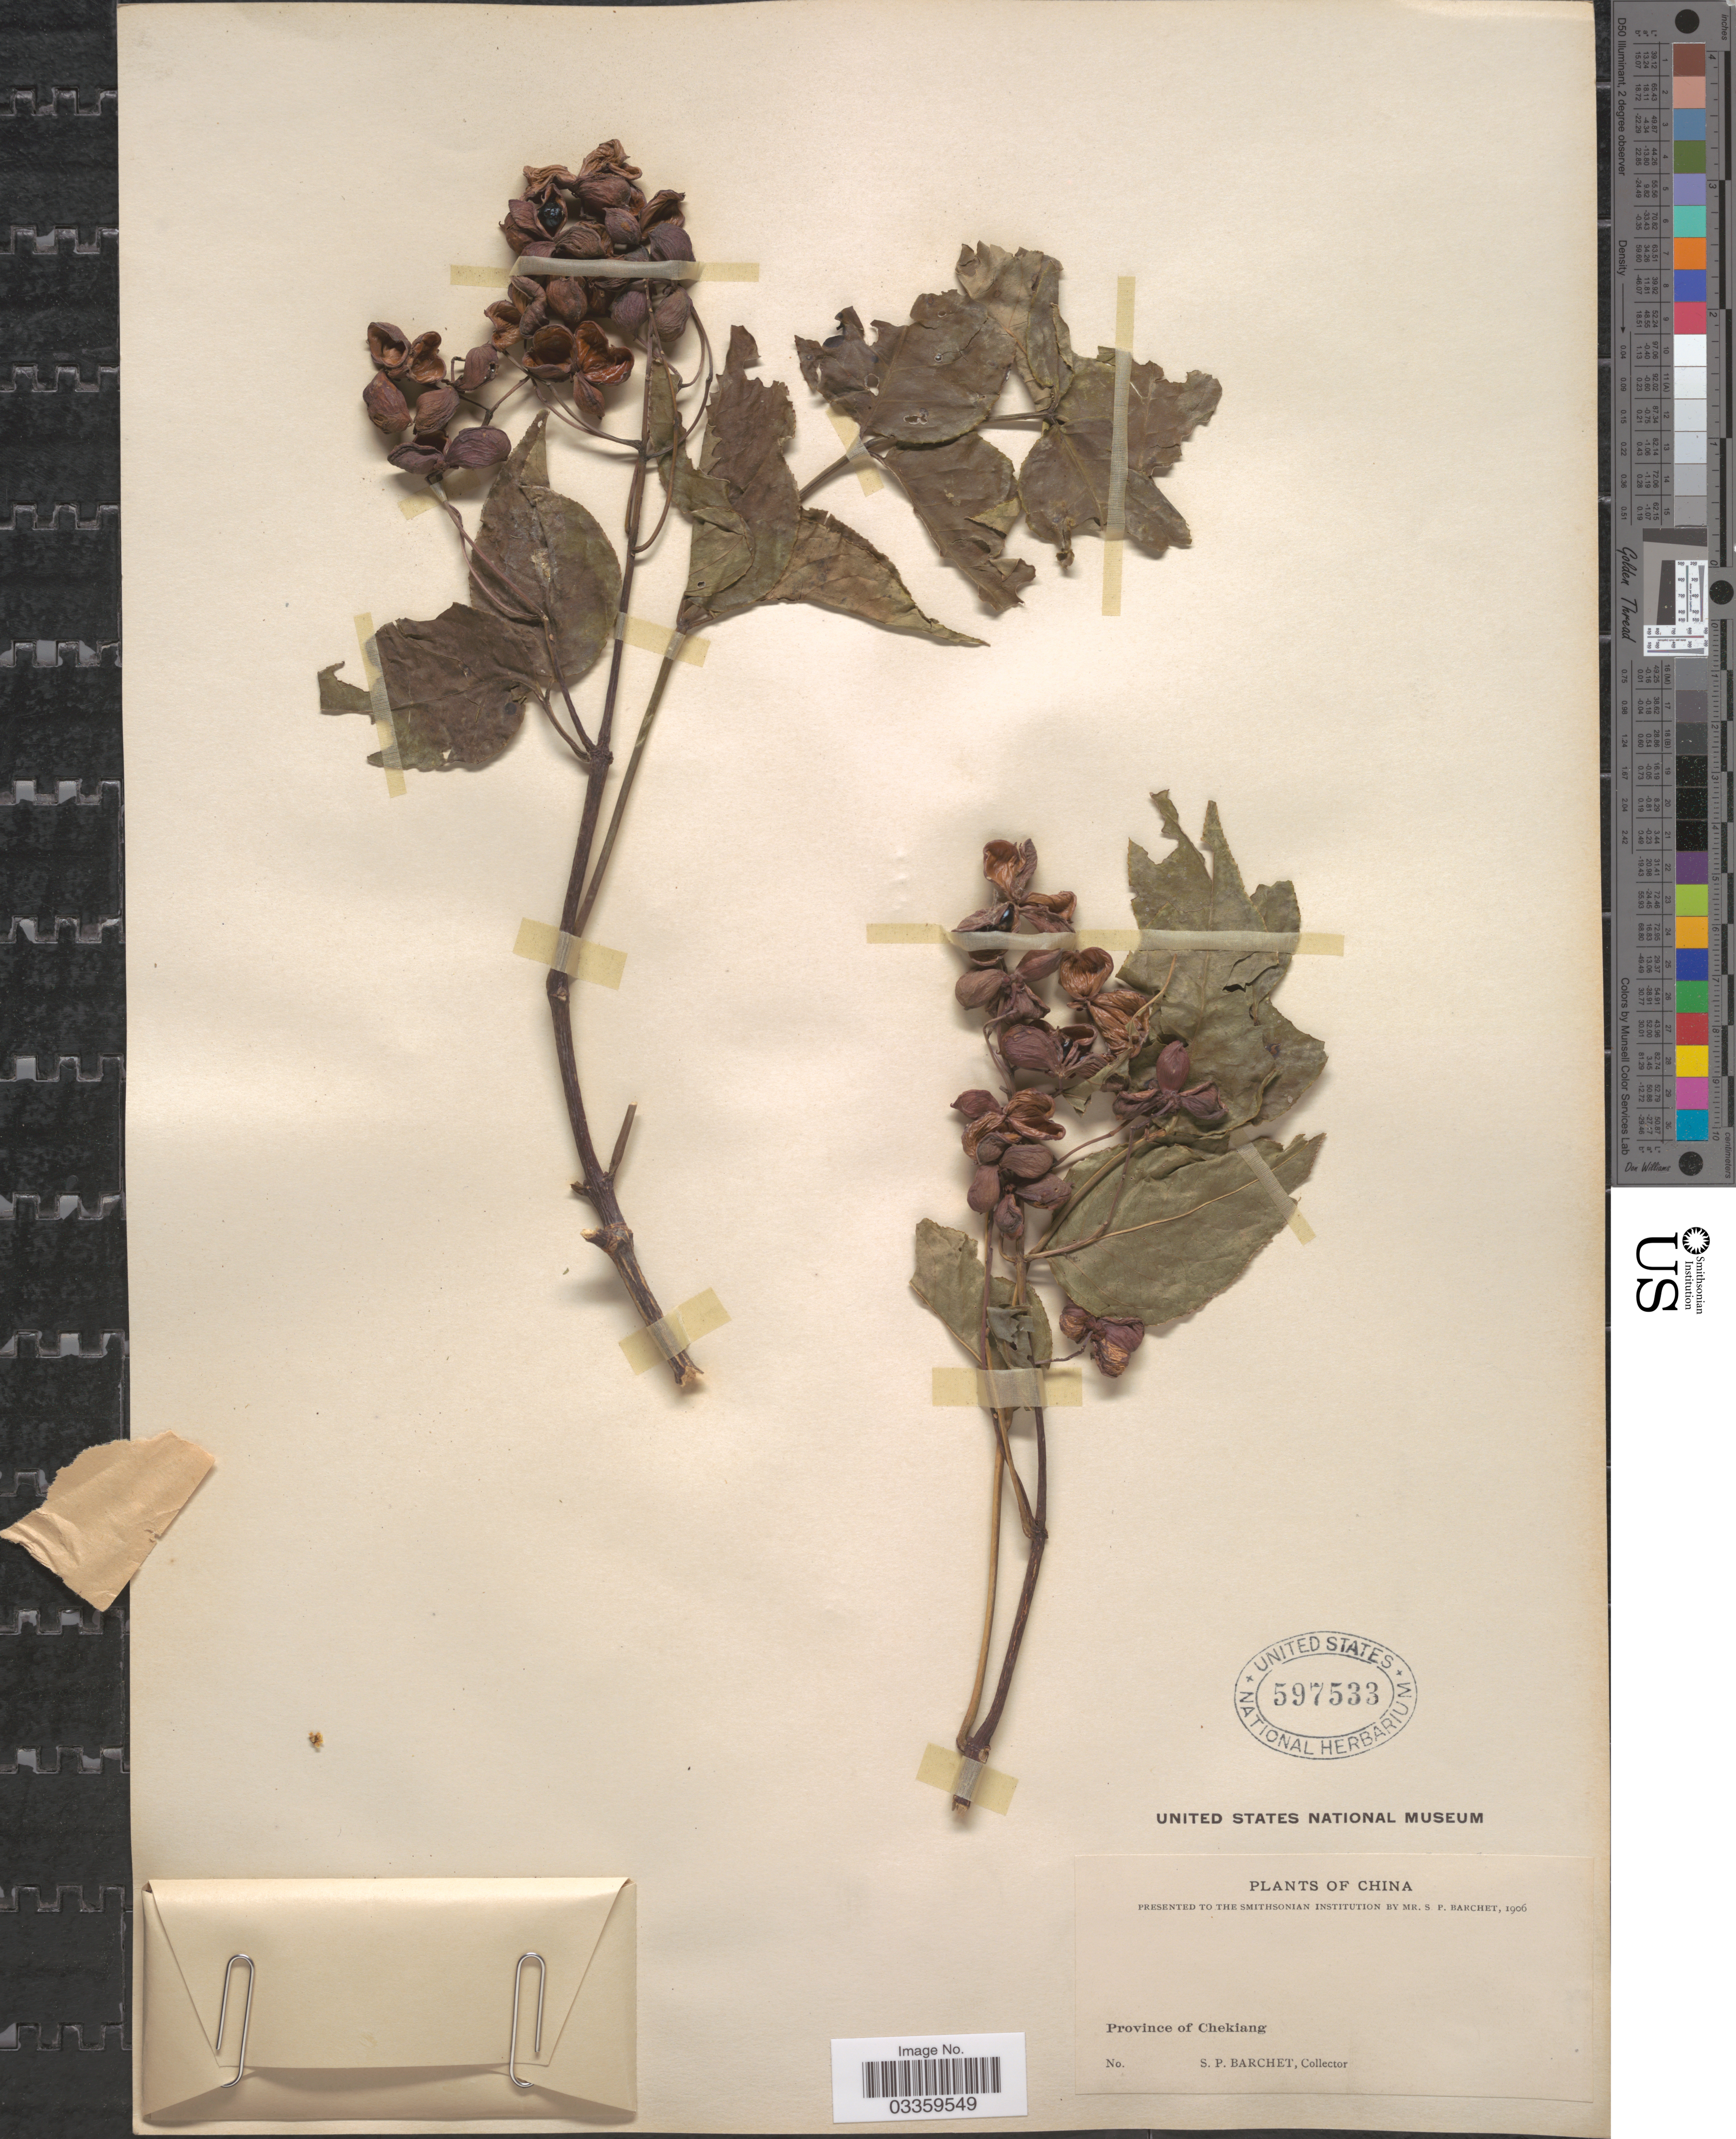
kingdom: Plantae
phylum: Tracheophyta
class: Magnoliopsida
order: Crossosomatales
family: Staphyleaceae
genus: Euscaphis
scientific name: Euscaphis japonica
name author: (Thunb.) Kanitz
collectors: S. P. Barchet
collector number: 116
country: China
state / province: Zhejiang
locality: Province of Chekiang.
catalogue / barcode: US 597533